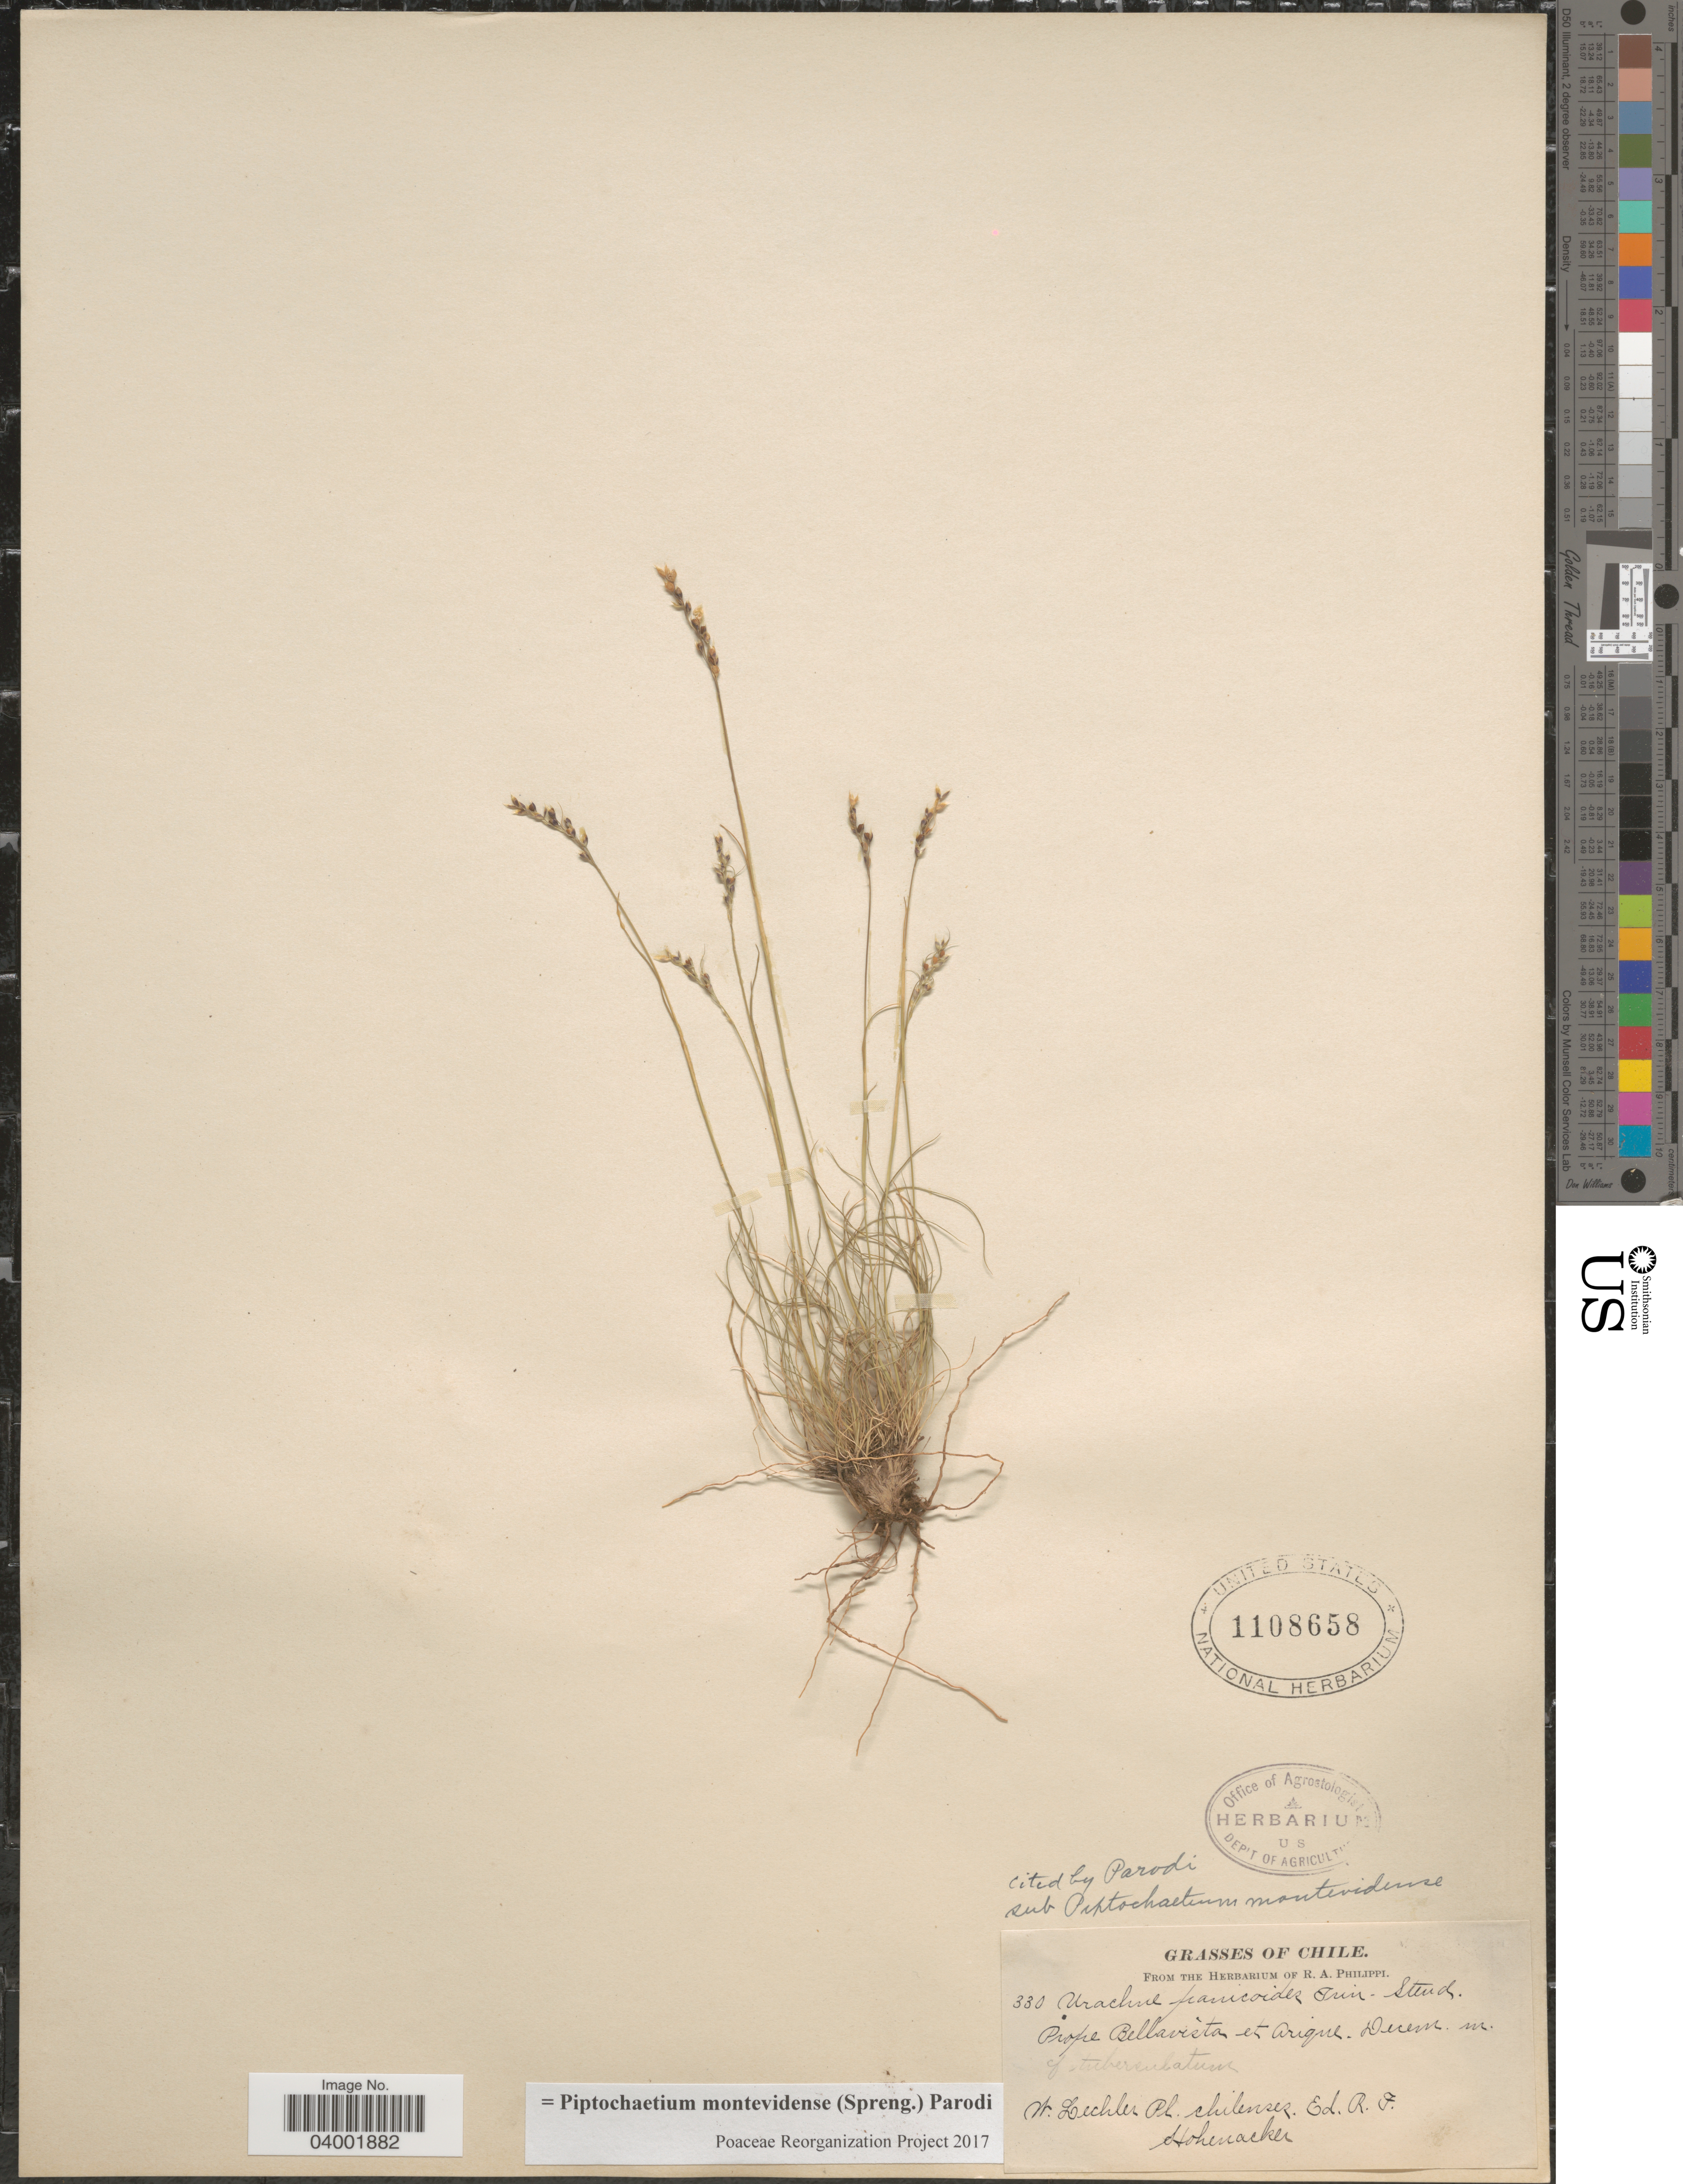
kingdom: Plantae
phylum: Tracheophyta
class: Liliopsida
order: Poales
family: Poaceae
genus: Piptochaetium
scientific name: Piptochaetium montevidense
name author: (Spreng.) Parodi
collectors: W. Lechler & R. F. Hohenacker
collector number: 330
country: Chile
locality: Prope Bellavista et Arique.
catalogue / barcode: US 1108658